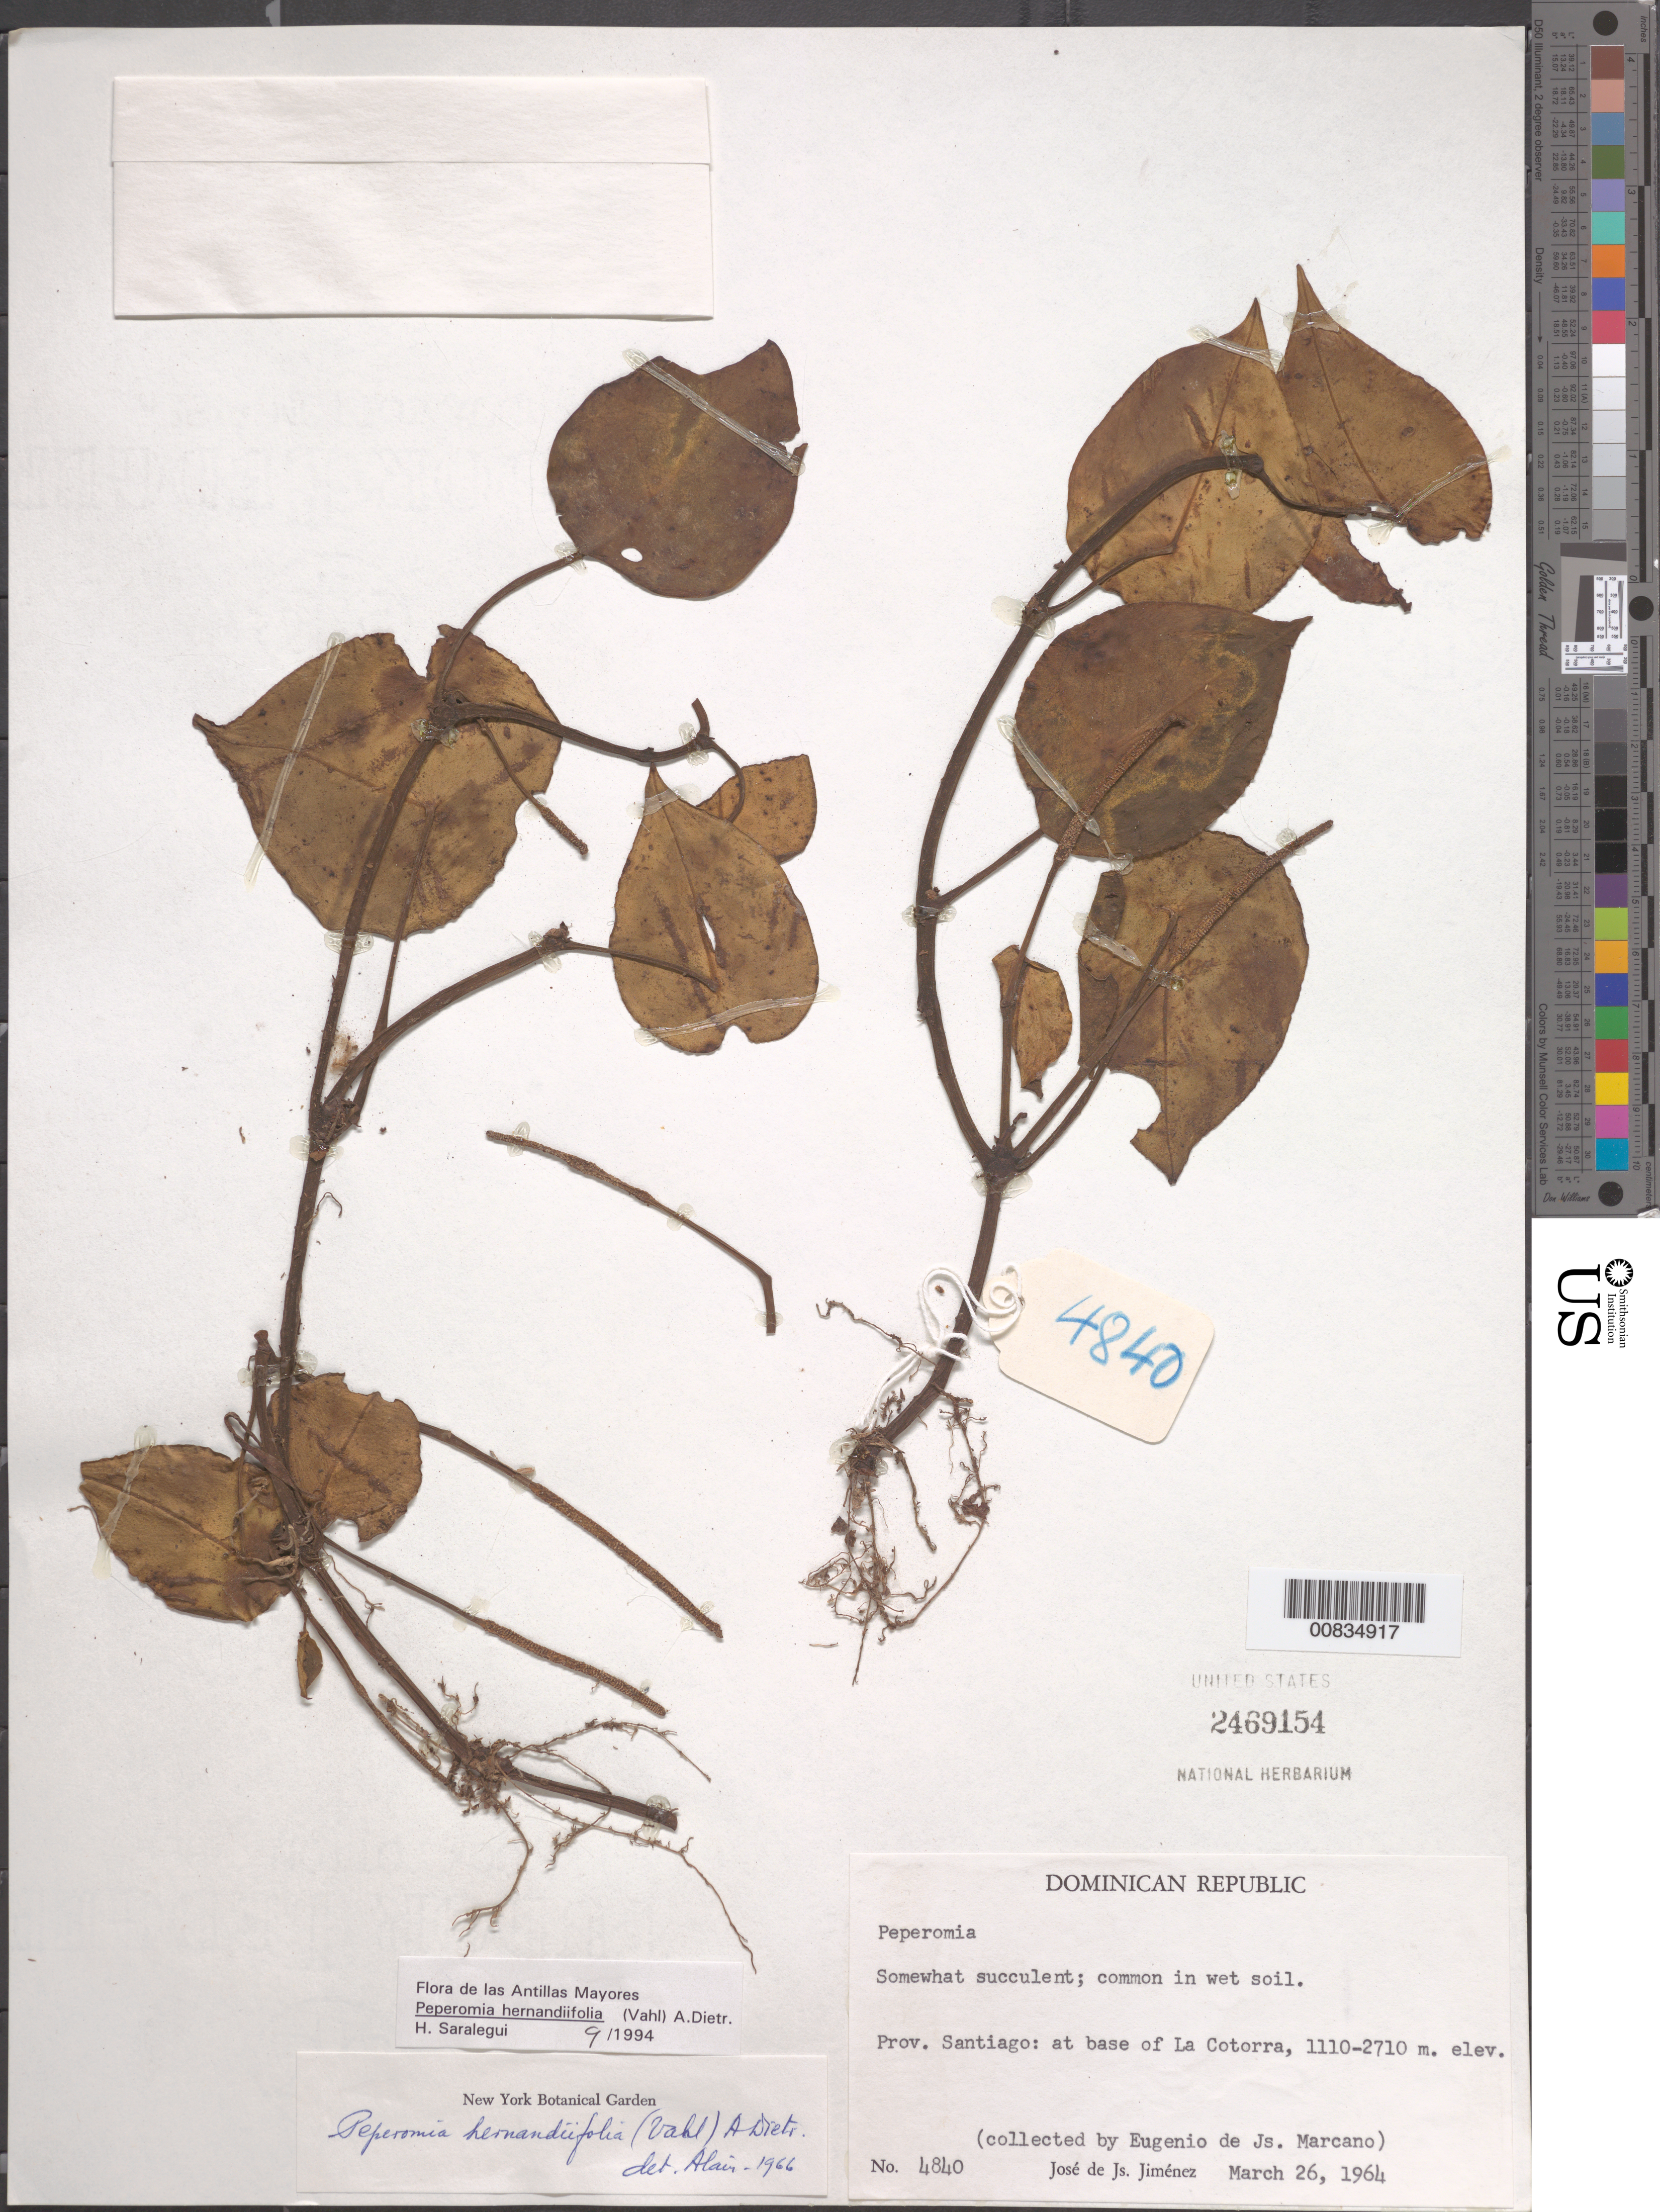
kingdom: Plantae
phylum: Tracheophyta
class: Magnoliopsida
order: Piperales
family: Piperaceae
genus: Peperomia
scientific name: Peperomia hernandiifolia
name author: (Vahl) A. Dietr.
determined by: Saralegui Boza, H., (HAJB), Jardin Botanico Nacional (Habana)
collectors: J. J. Jiménez & E. J. Marcano F.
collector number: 4840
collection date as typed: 26 Mar 1964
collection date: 1964-03-26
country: Dominican Republic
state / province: Santiago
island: Hispaniola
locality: Base of La Cotorra.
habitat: Common in wet soil.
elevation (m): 1110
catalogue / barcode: US 2469154